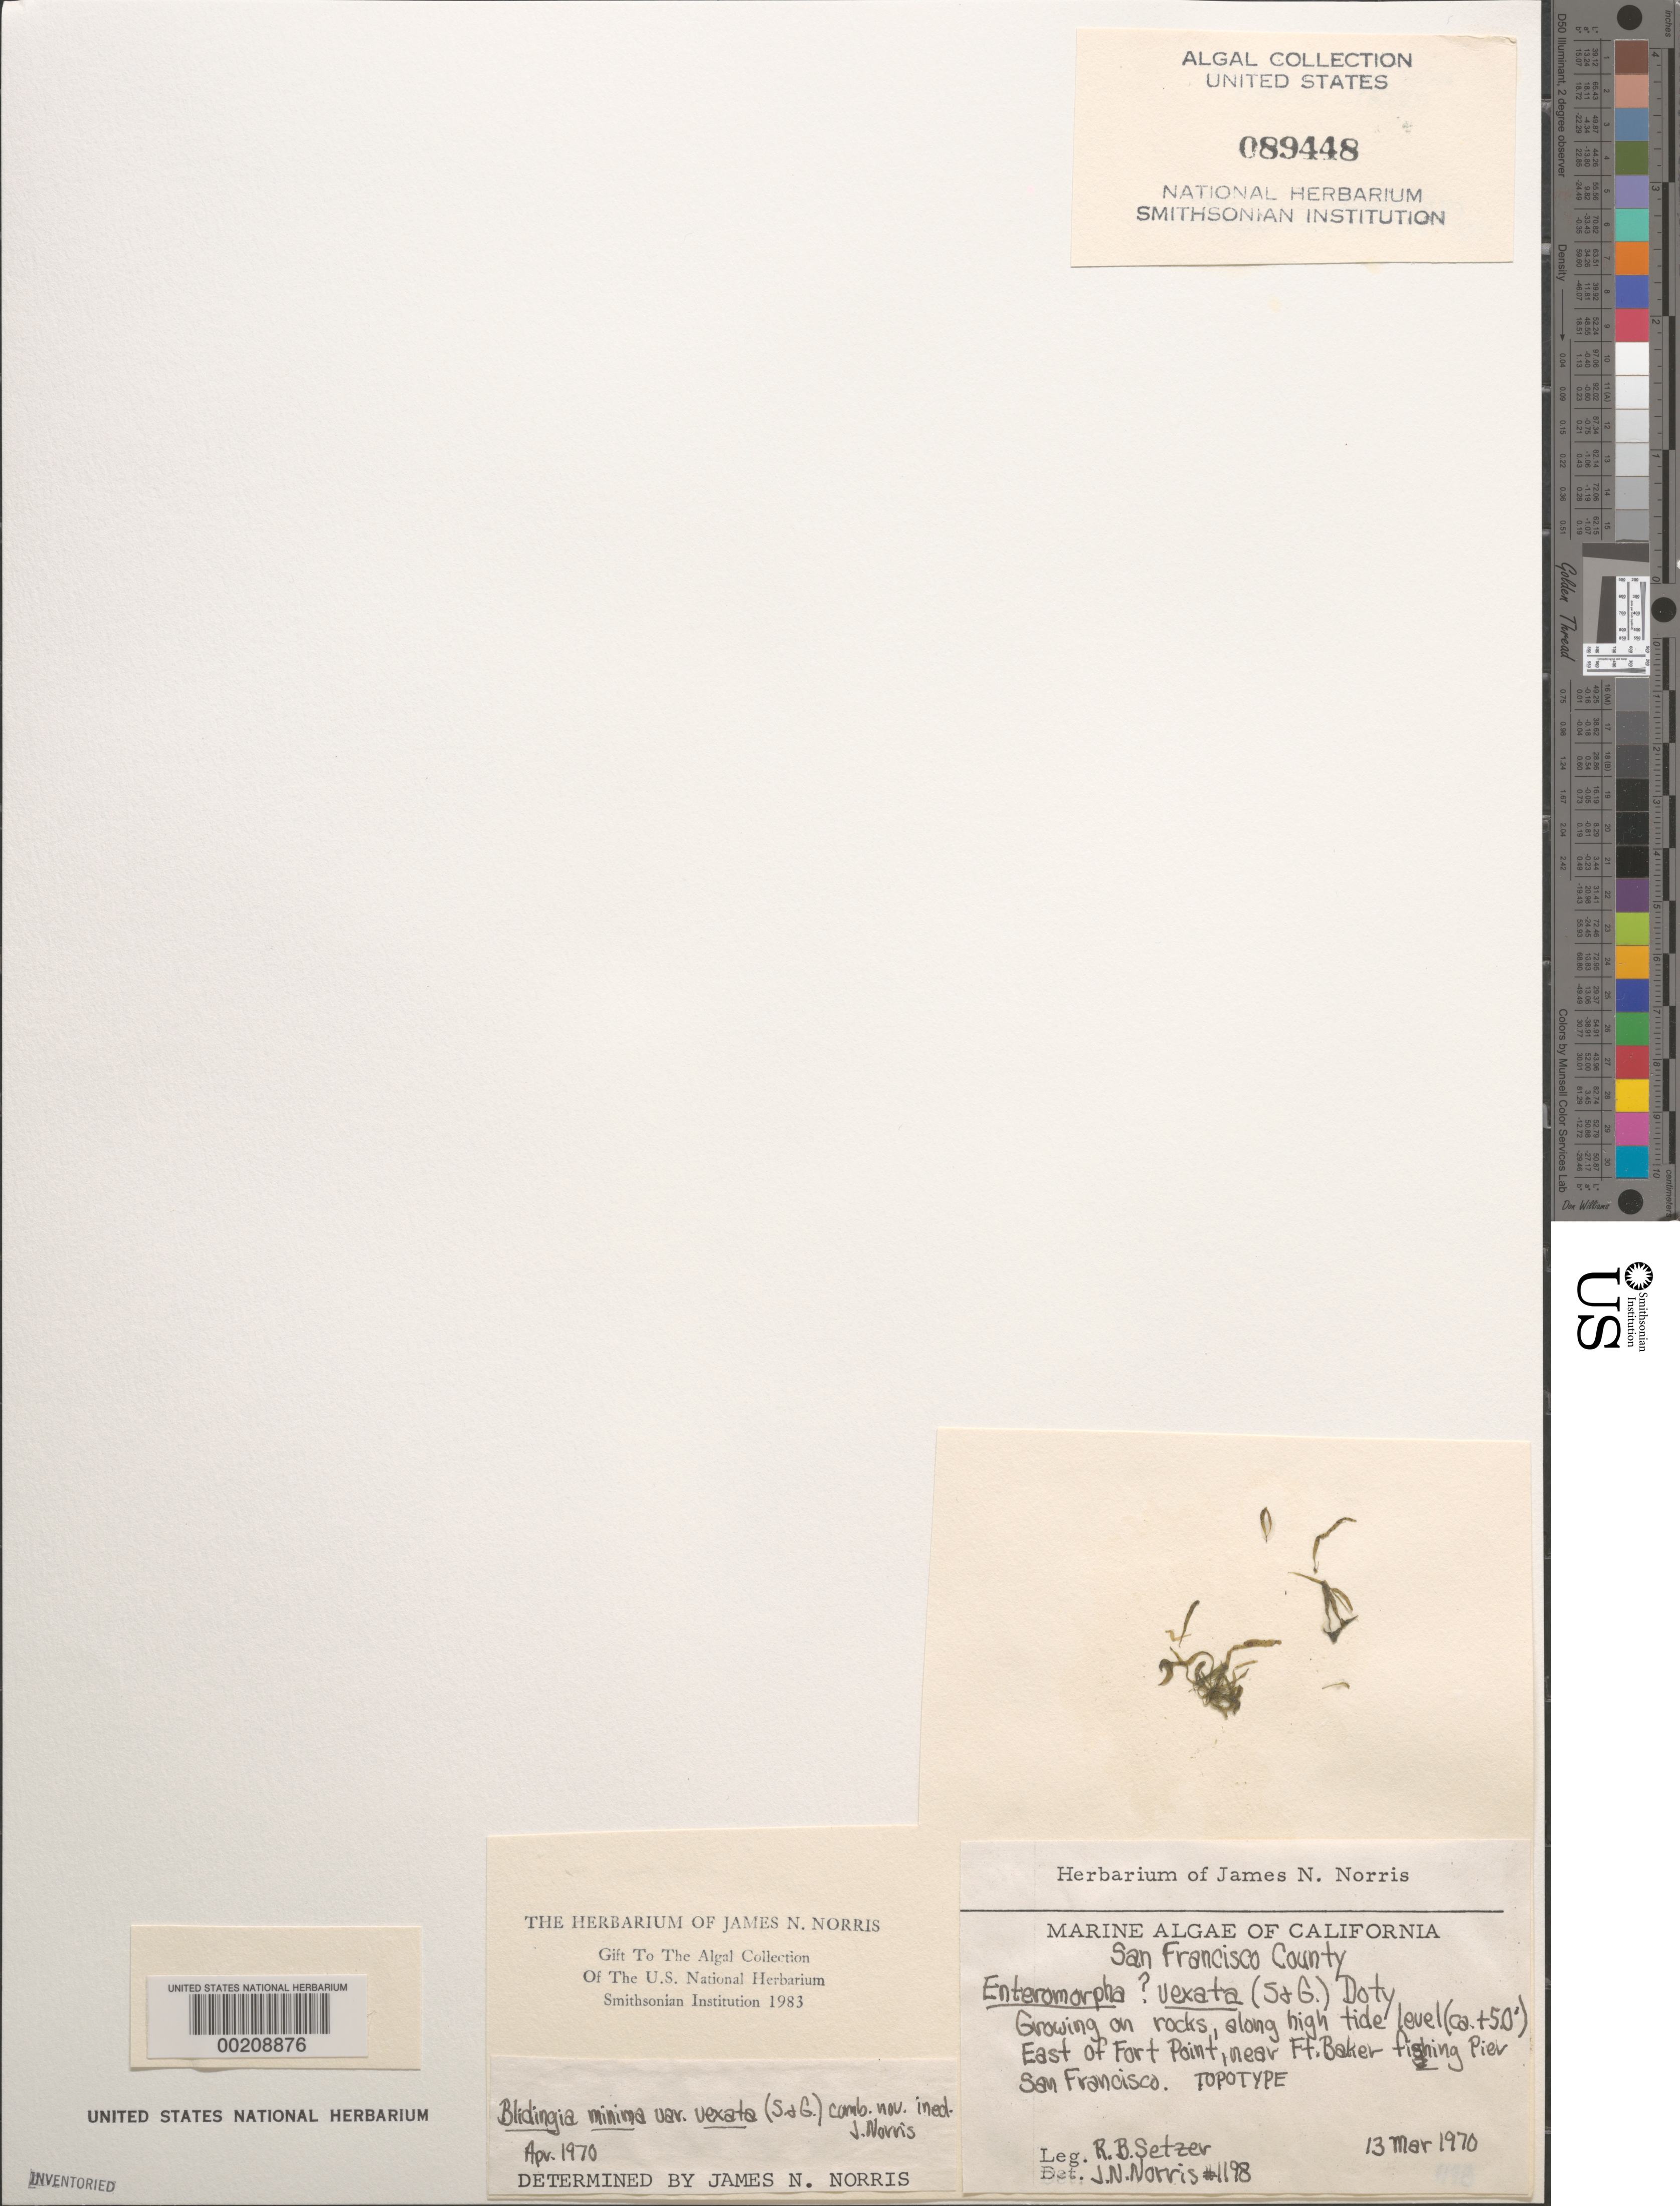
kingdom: Plantae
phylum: Chlorophyta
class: Ulvophyceae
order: Ulvales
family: Kornmanniaceae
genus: Blidingia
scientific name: Blidingia minima var. vexata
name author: (Setch. & N.L. Gardner) J.N. Norris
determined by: Norris, James N.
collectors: R. Setzer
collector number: JN-1198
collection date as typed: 13 Mar 1970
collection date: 1970-03-13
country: United States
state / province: California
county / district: San Francisco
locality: San Francisco, east of Fort Point, near Fort Baker fishing pier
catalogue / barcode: US 89448